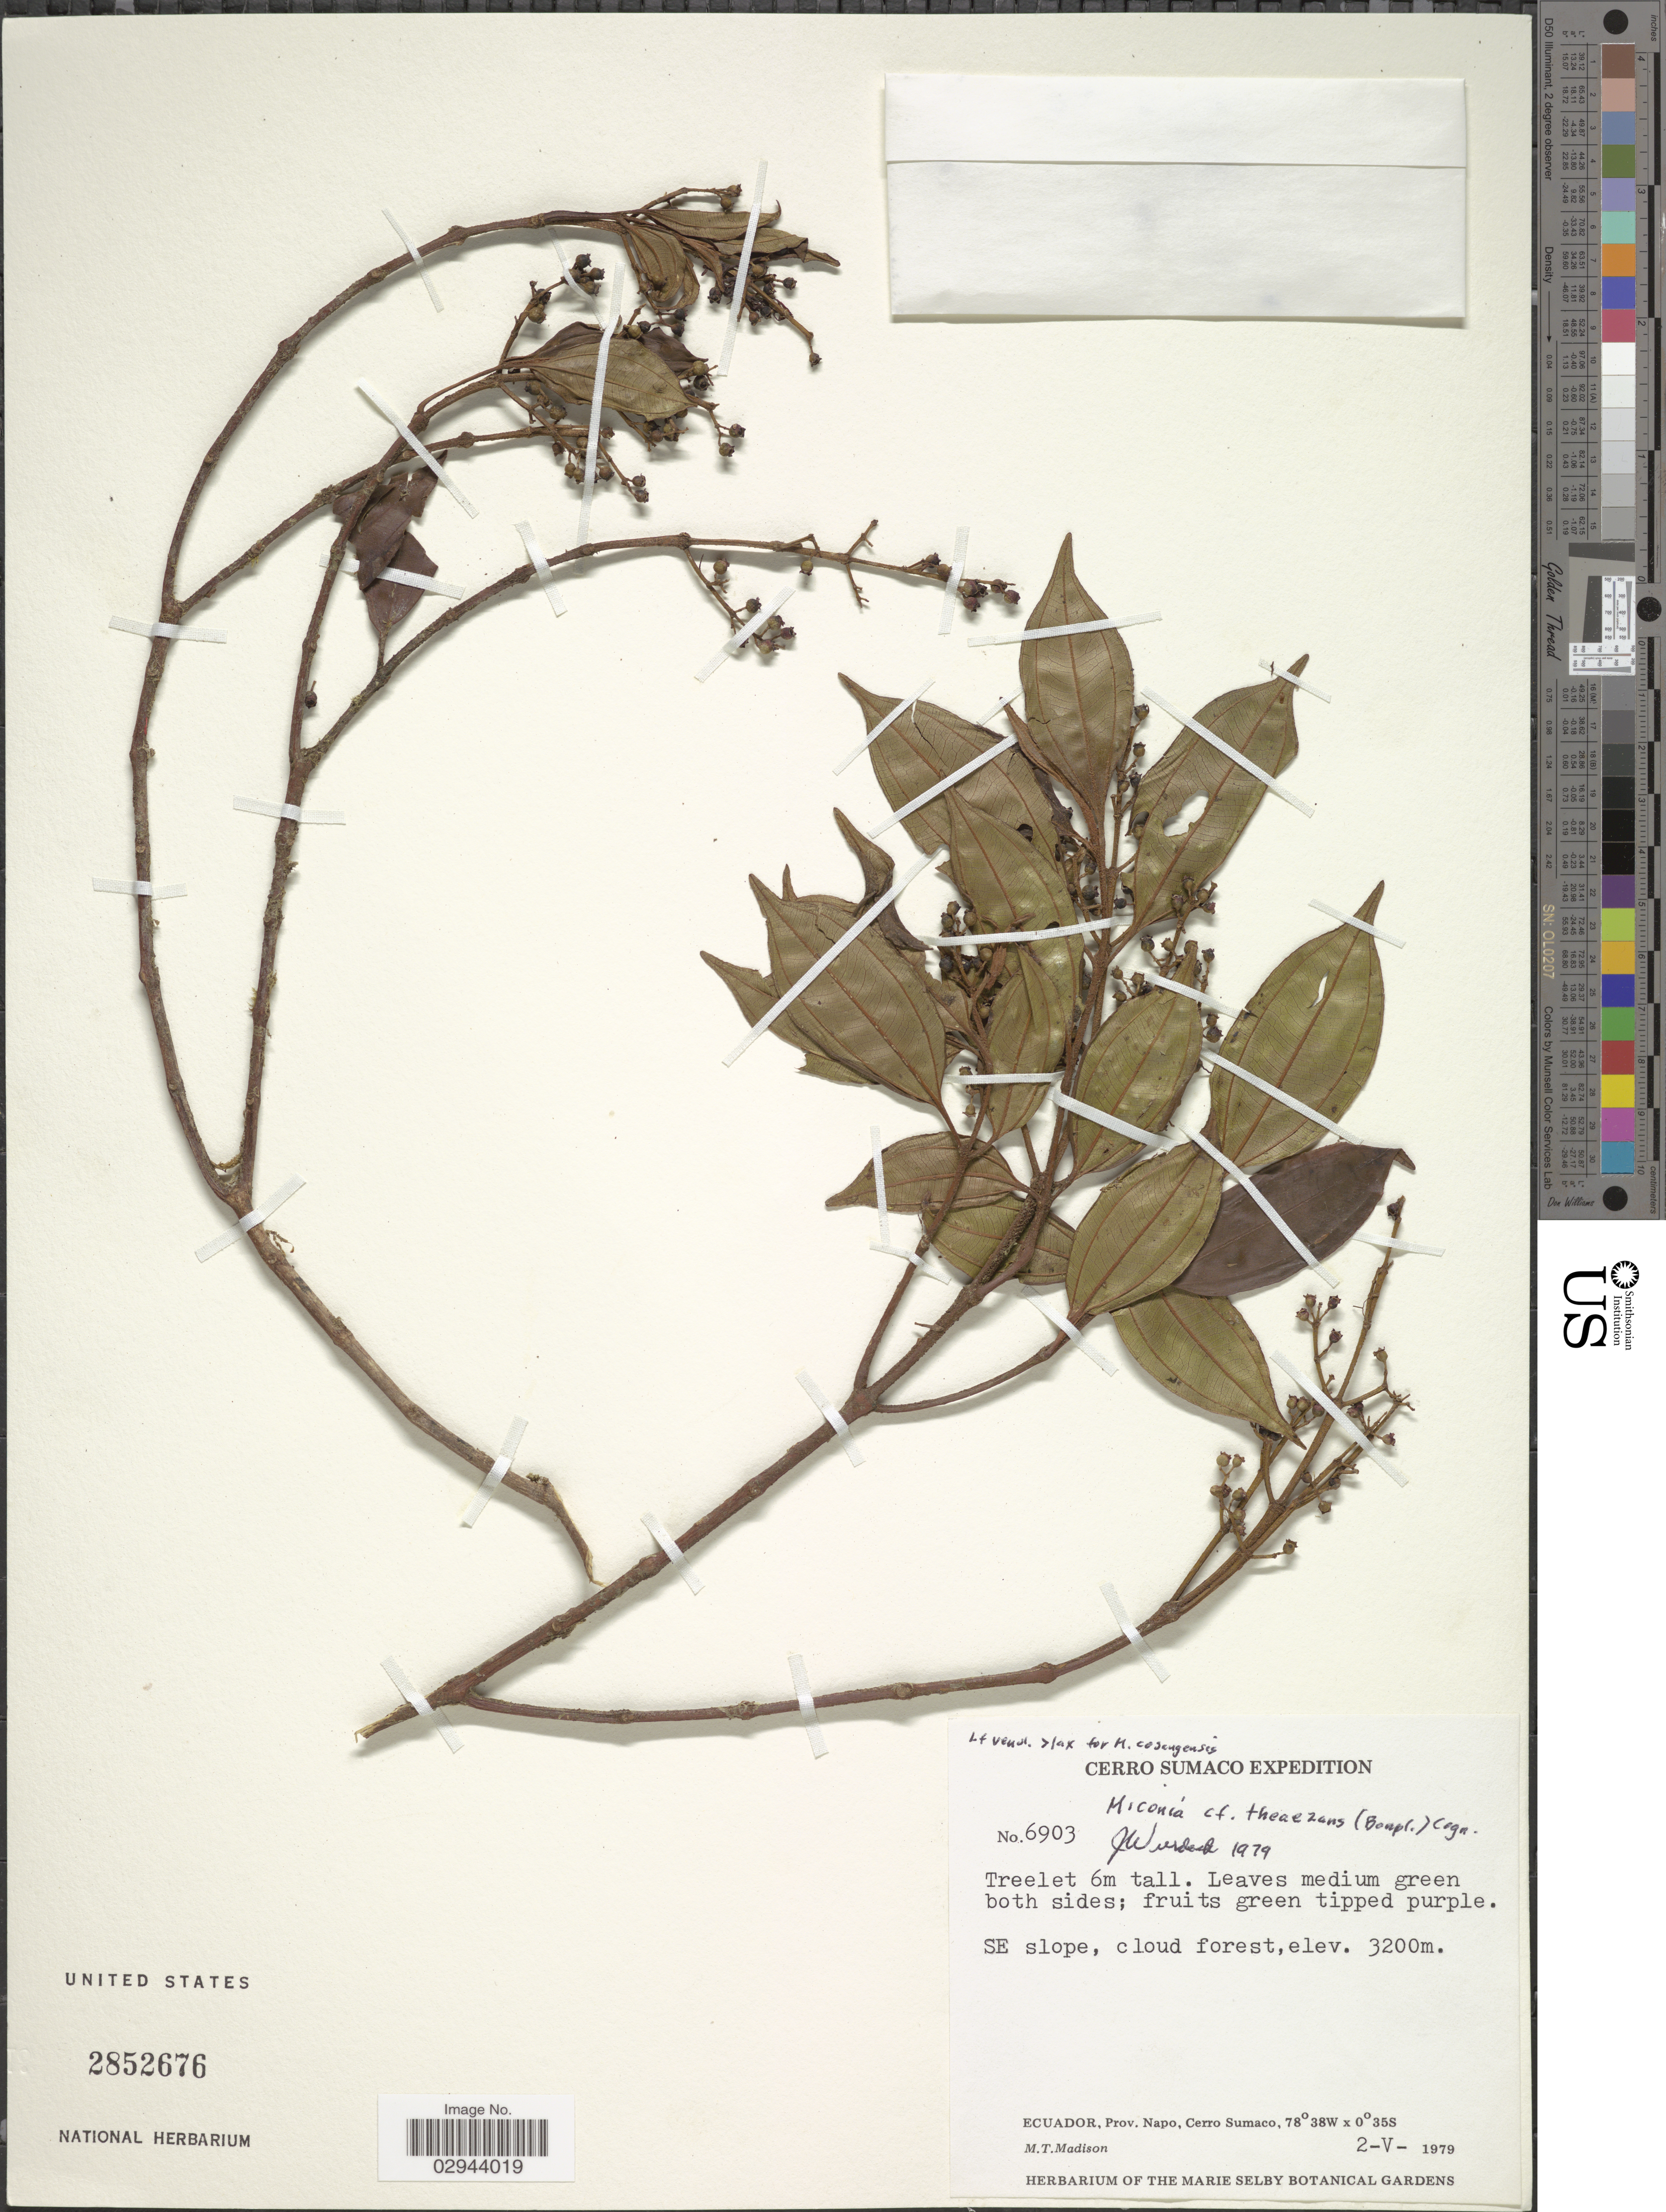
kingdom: Plantae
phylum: Tracheophyta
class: Magnoliopsida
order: Myrtales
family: Melastomataceae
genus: Miconia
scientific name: Miconia theizans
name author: (Bonpl.) Cogn.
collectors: M. T. Madison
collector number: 6903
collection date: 1979-05-02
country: Ecuador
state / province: Napo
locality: Cerro Sumaco.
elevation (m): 3200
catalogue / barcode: US 2852676